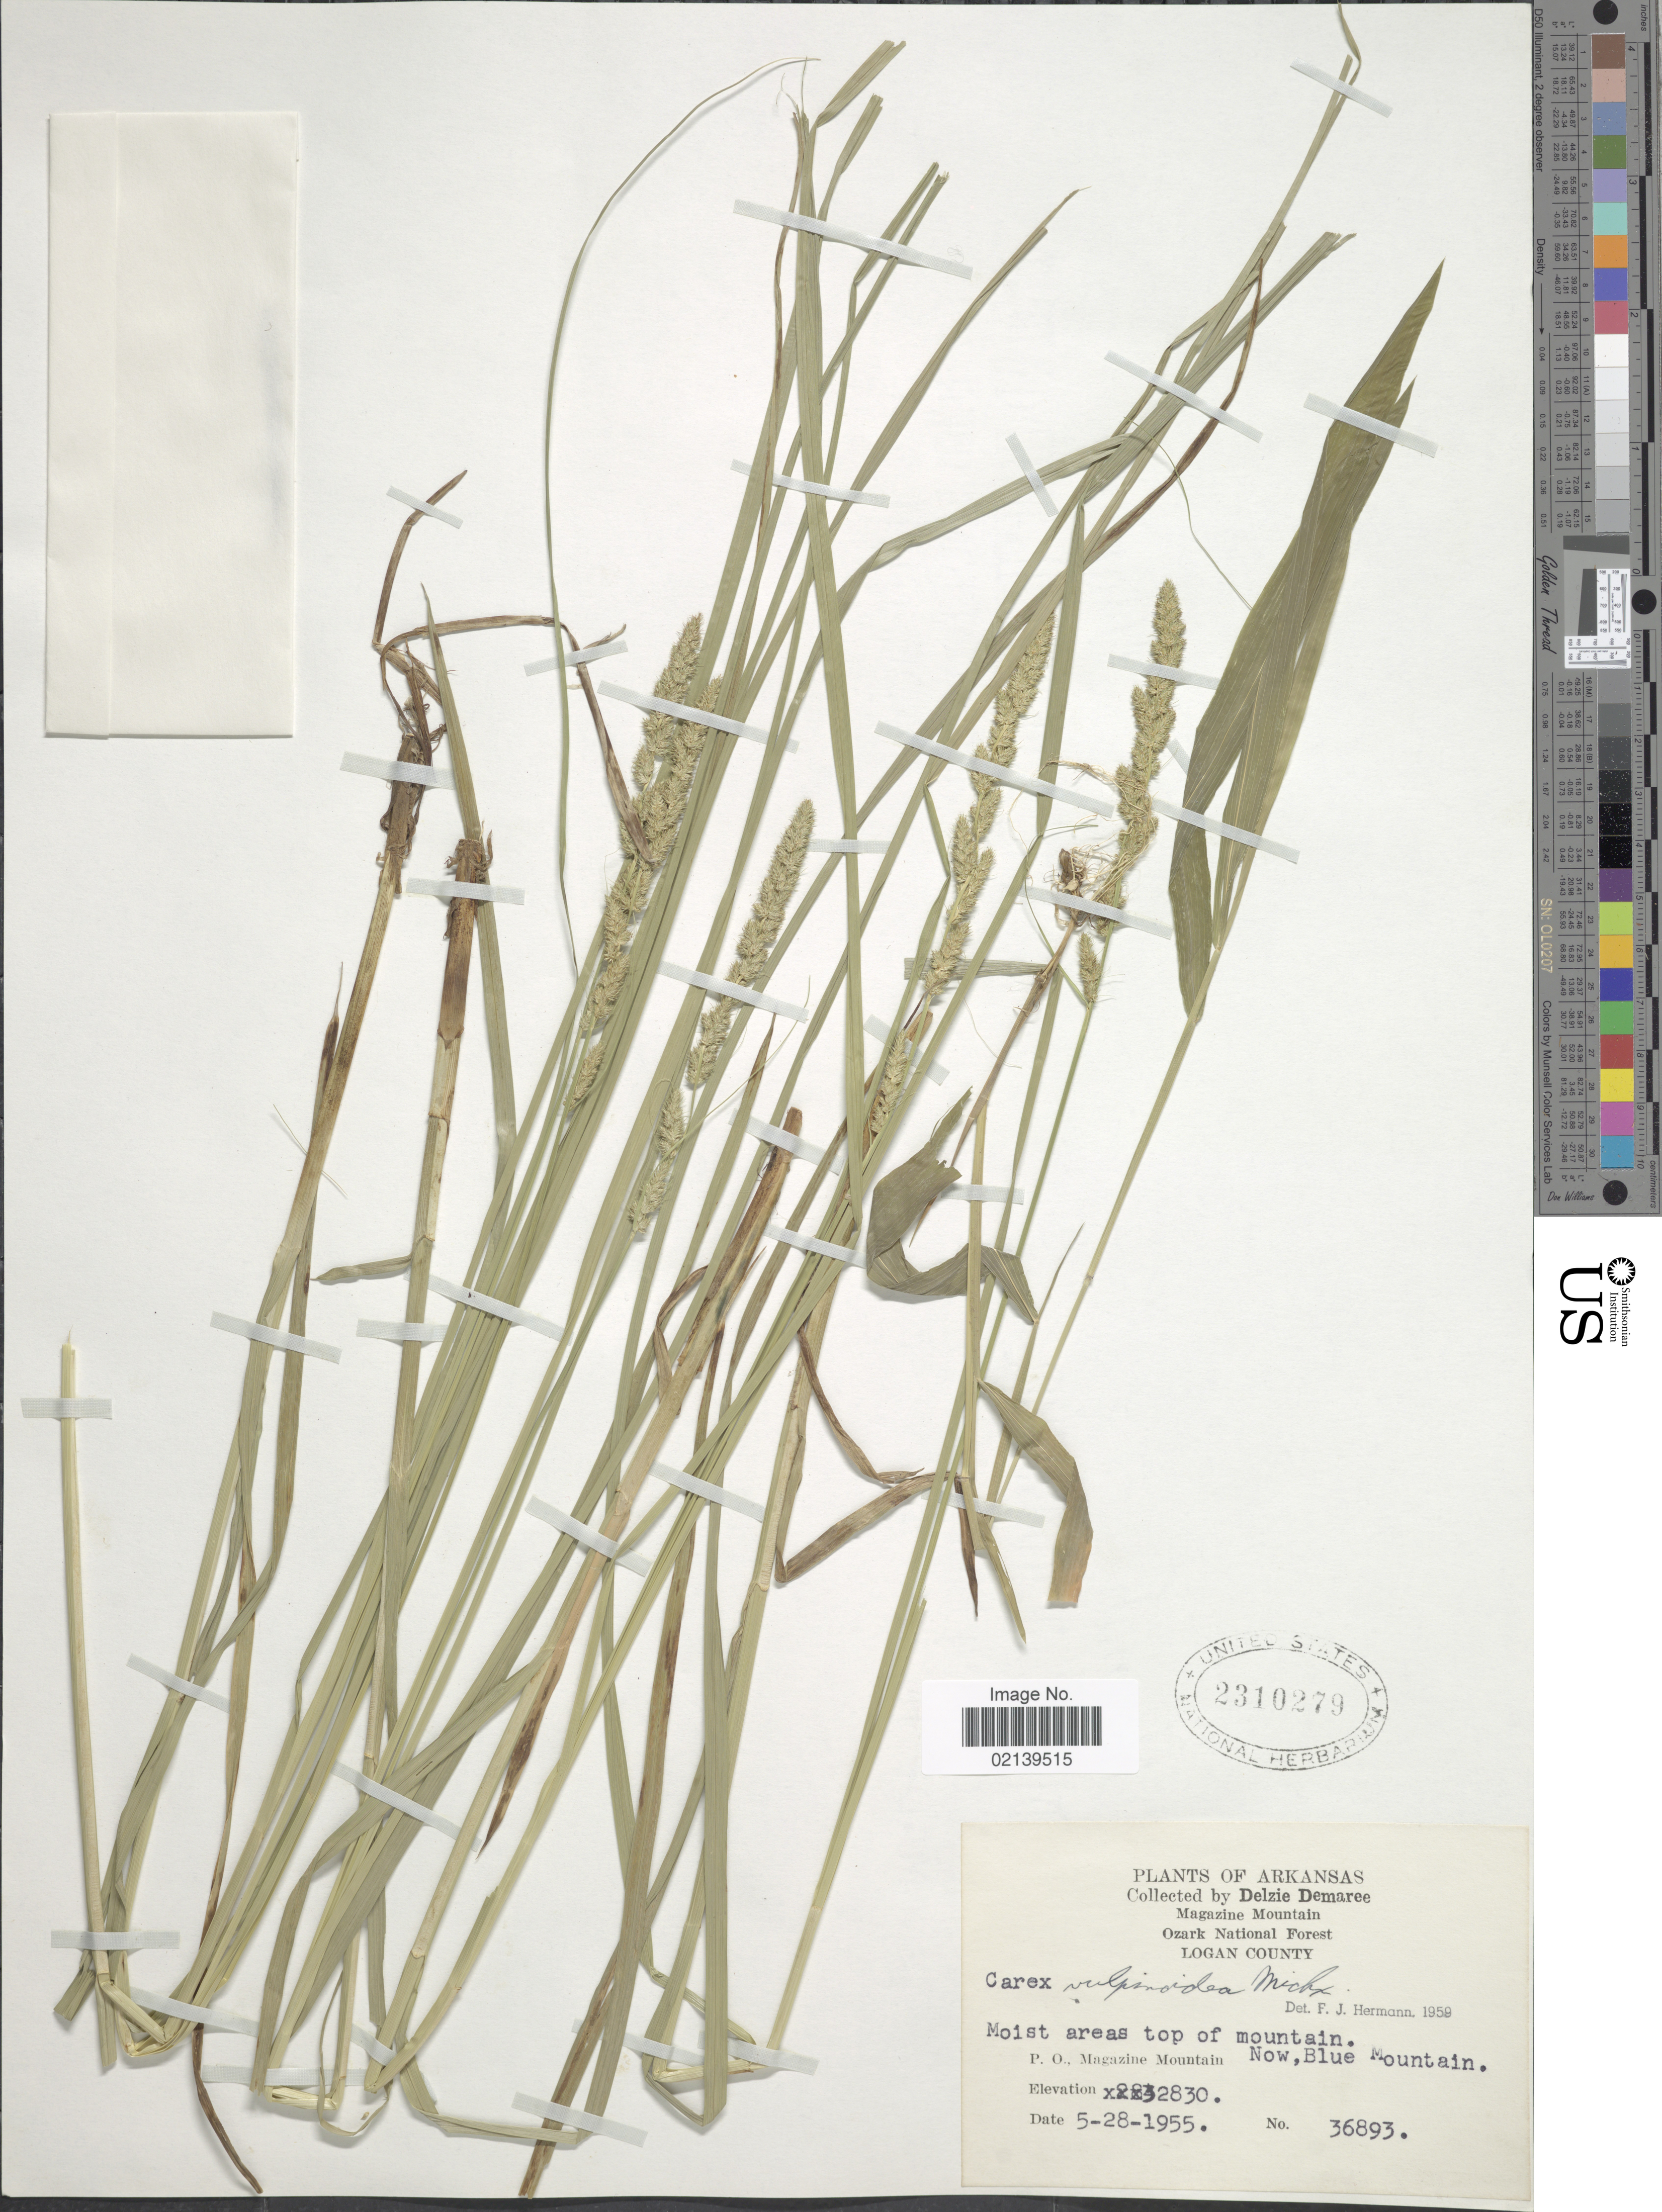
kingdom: Plantae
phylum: Tracheophyta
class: Liliopsida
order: Poales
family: Cyperaceae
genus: Carex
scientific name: Carex vulpinoidea Michx.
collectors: D. Demaree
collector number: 36893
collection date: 1955-05-28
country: United States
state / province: Arkansas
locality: Magazine Mountain, Ozark National Forest, Logan County, P.O. Magazine Mountain, Moist areas top of mountain Now Blue Mountain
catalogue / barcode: US 2310279